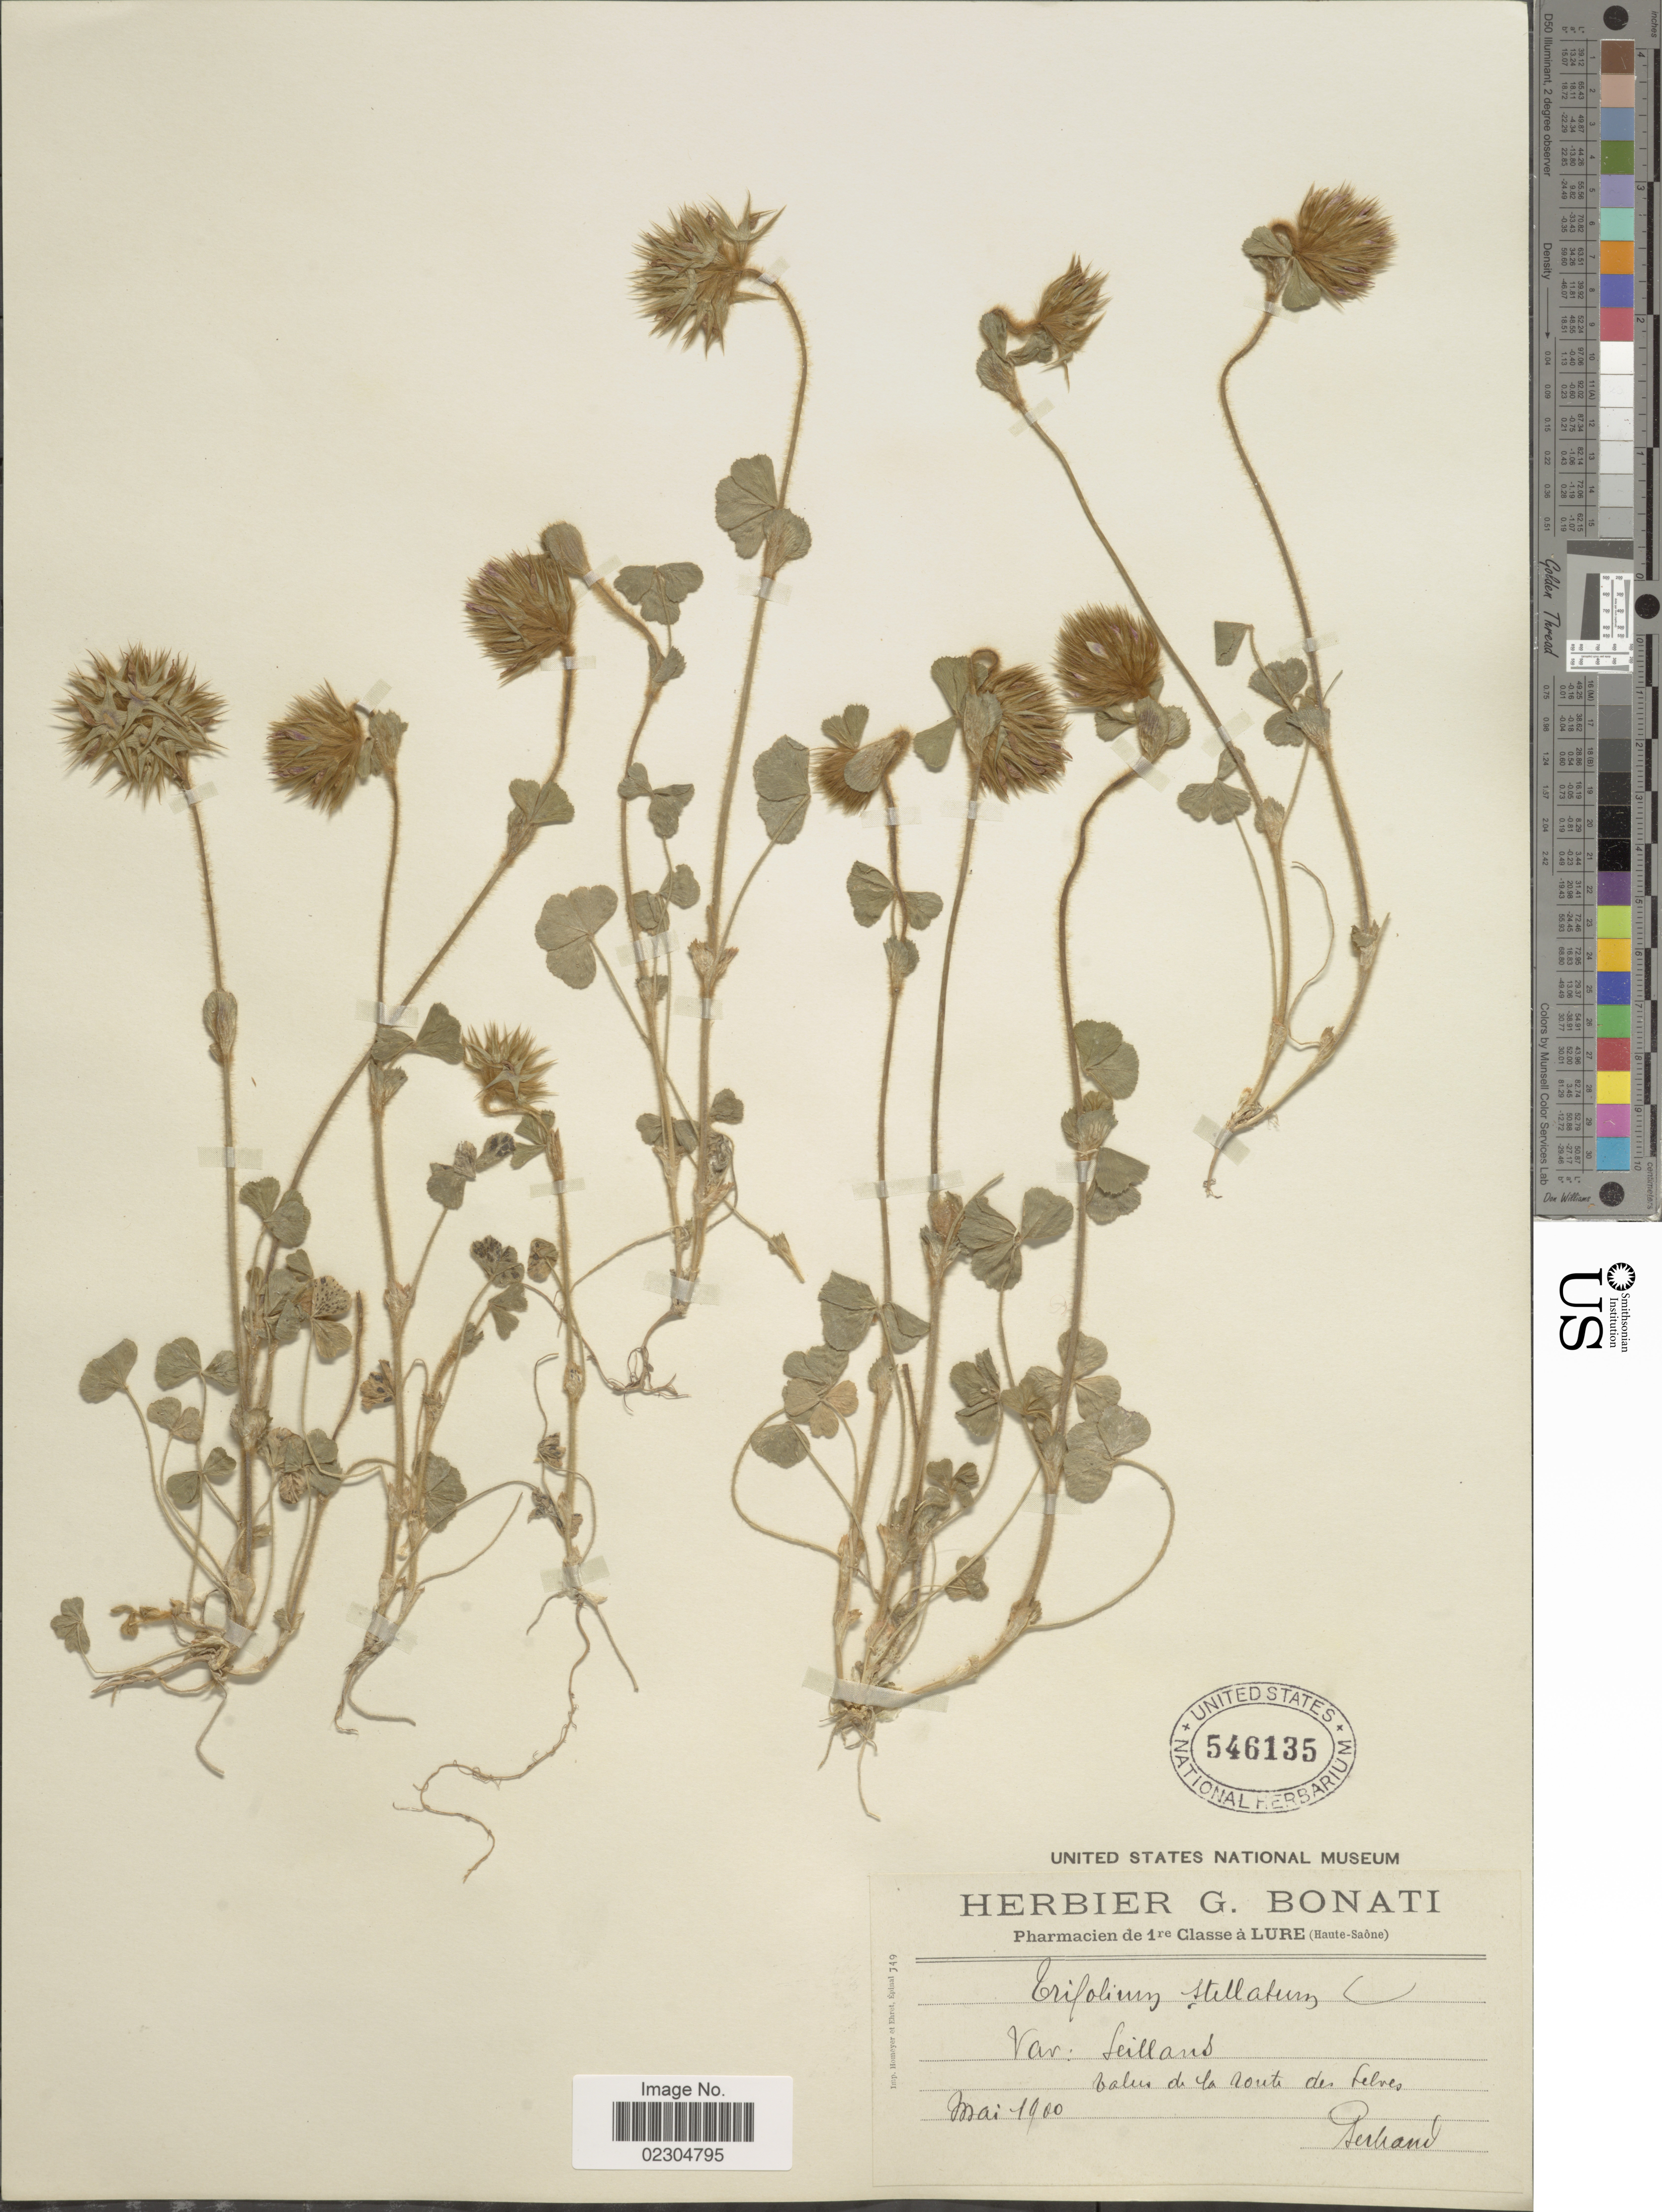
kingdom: Plantae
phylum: Tracheophyta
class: Magnoliopsida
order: Fabales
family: Fabaceae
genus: Trifolium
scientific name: Trifolium stellatum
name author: L.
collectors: Bertrand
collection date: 1900-05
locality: Talus de la route des Selves [interpreted]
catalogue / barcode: US 546135